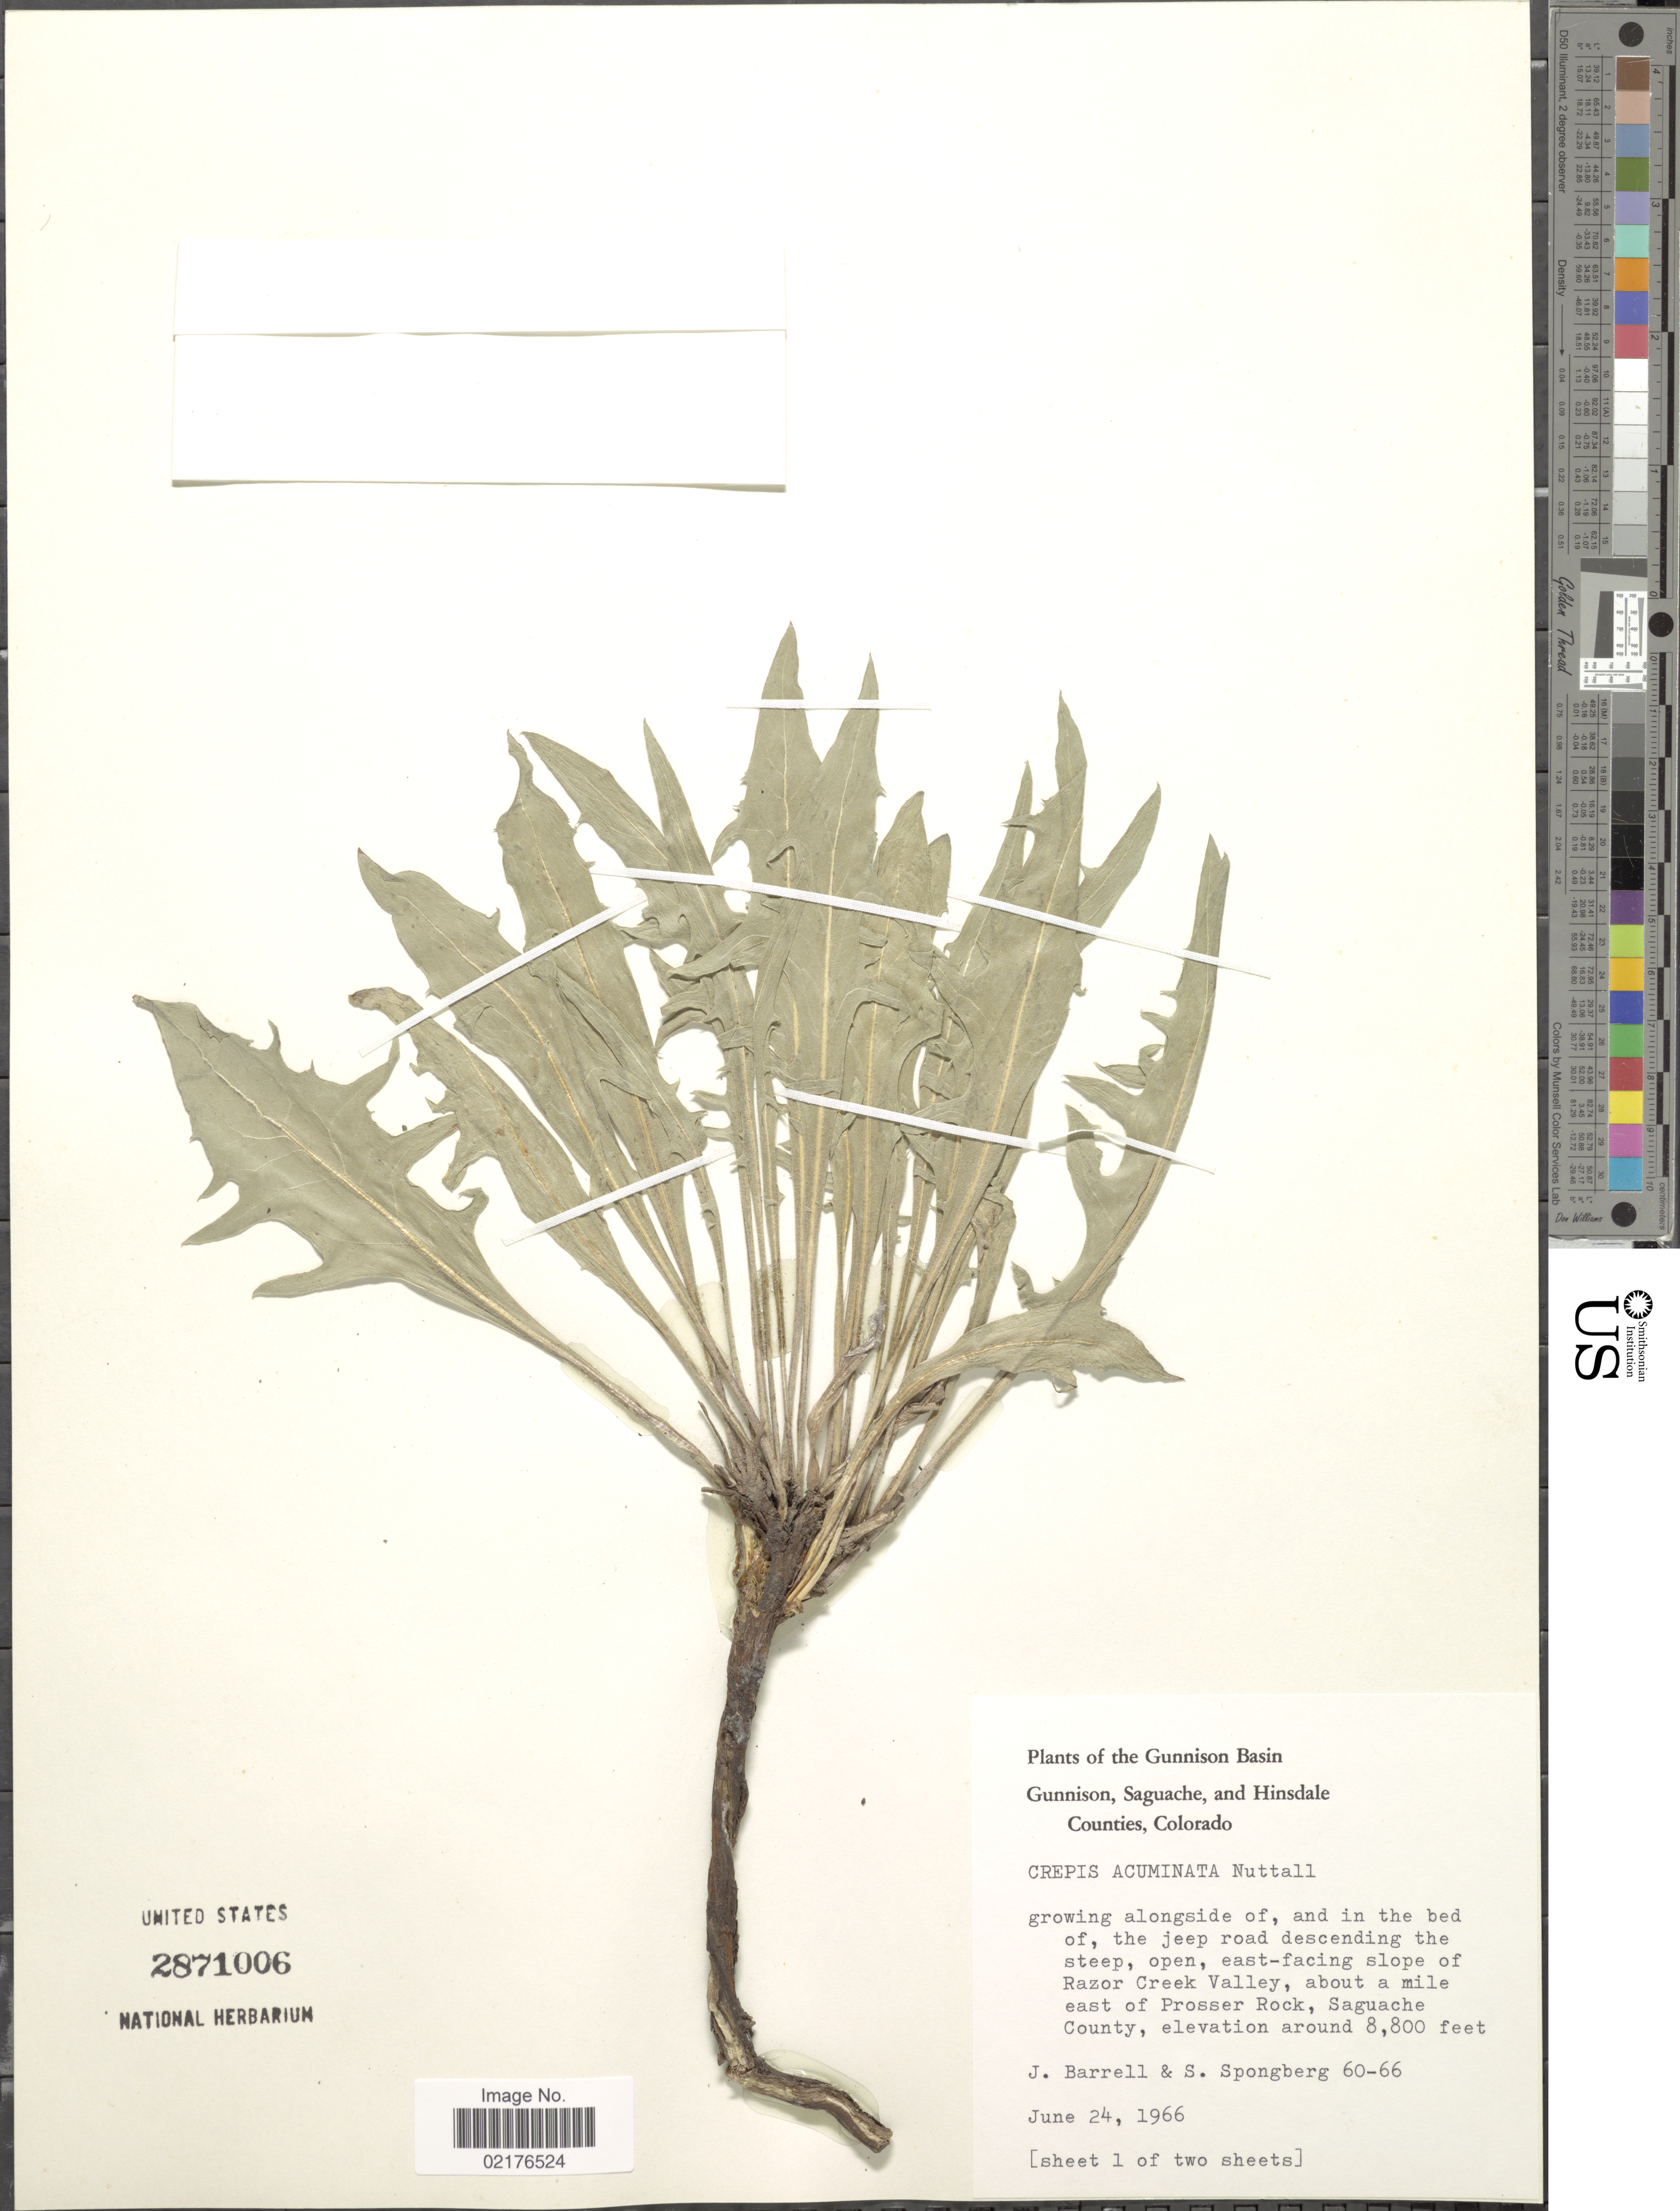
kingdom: Plantae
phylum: Tracheophyta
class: Magnoliopsida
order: Asterales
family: Asteraceae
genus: Crepis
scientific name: Crepis acuminata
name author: Nutt.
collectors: J. Barrell & S. A.Spongberg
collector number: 60-66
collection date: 1966-06-24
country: United States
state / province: Colorado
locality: The Gunnison Basin, Gunnison, Saguache, and Hinsdale Counties, Colorado, and in the bed of, the jeep road descending the steep, open east-facing slope of Razor Creek Valley, about a miles east of Prosser Rock, Saguache County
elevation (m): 2682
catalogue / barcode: US 287106